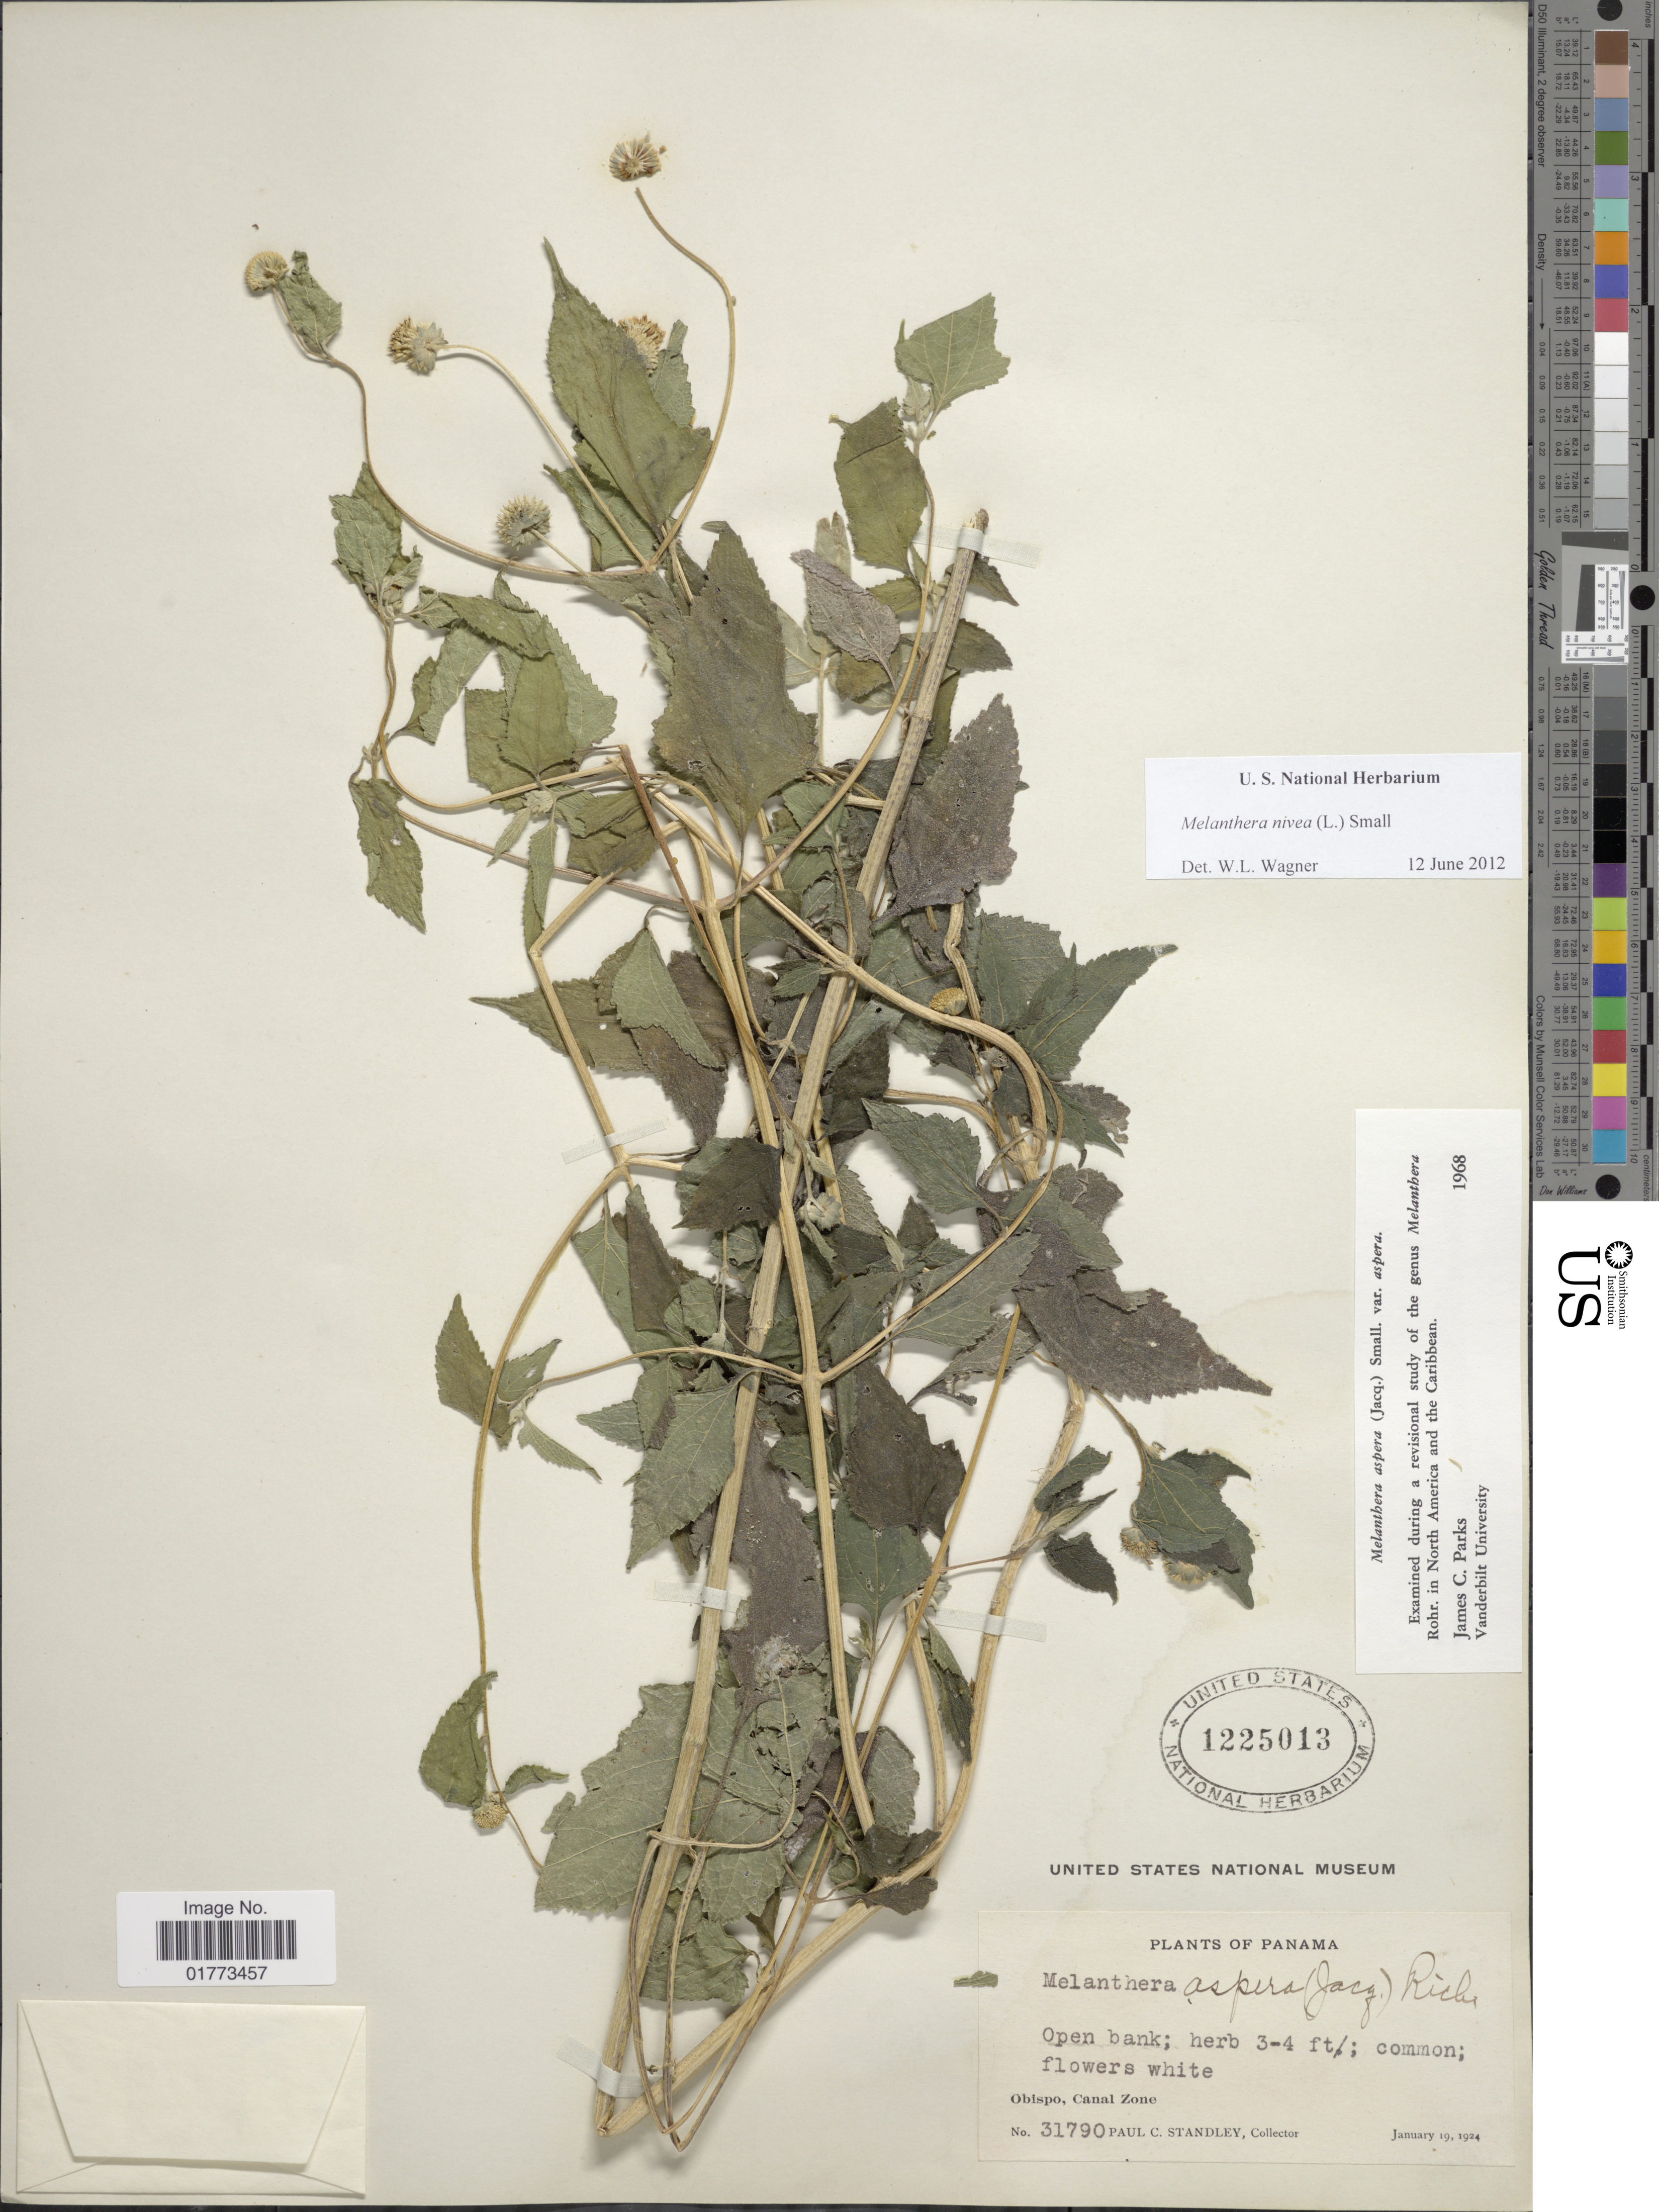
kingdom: Plantae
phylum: Tracheophyta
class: Magnoliopsida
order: Asterales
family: Asteraceae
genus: Melanthera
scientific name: Melanthera nivea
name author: (L.) Small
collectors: P. C. Standley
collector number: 31790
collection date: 1924-01-19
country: Panama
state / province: Colón / Panamá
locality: Obispo, Canal Zone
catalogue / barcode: US 1225013